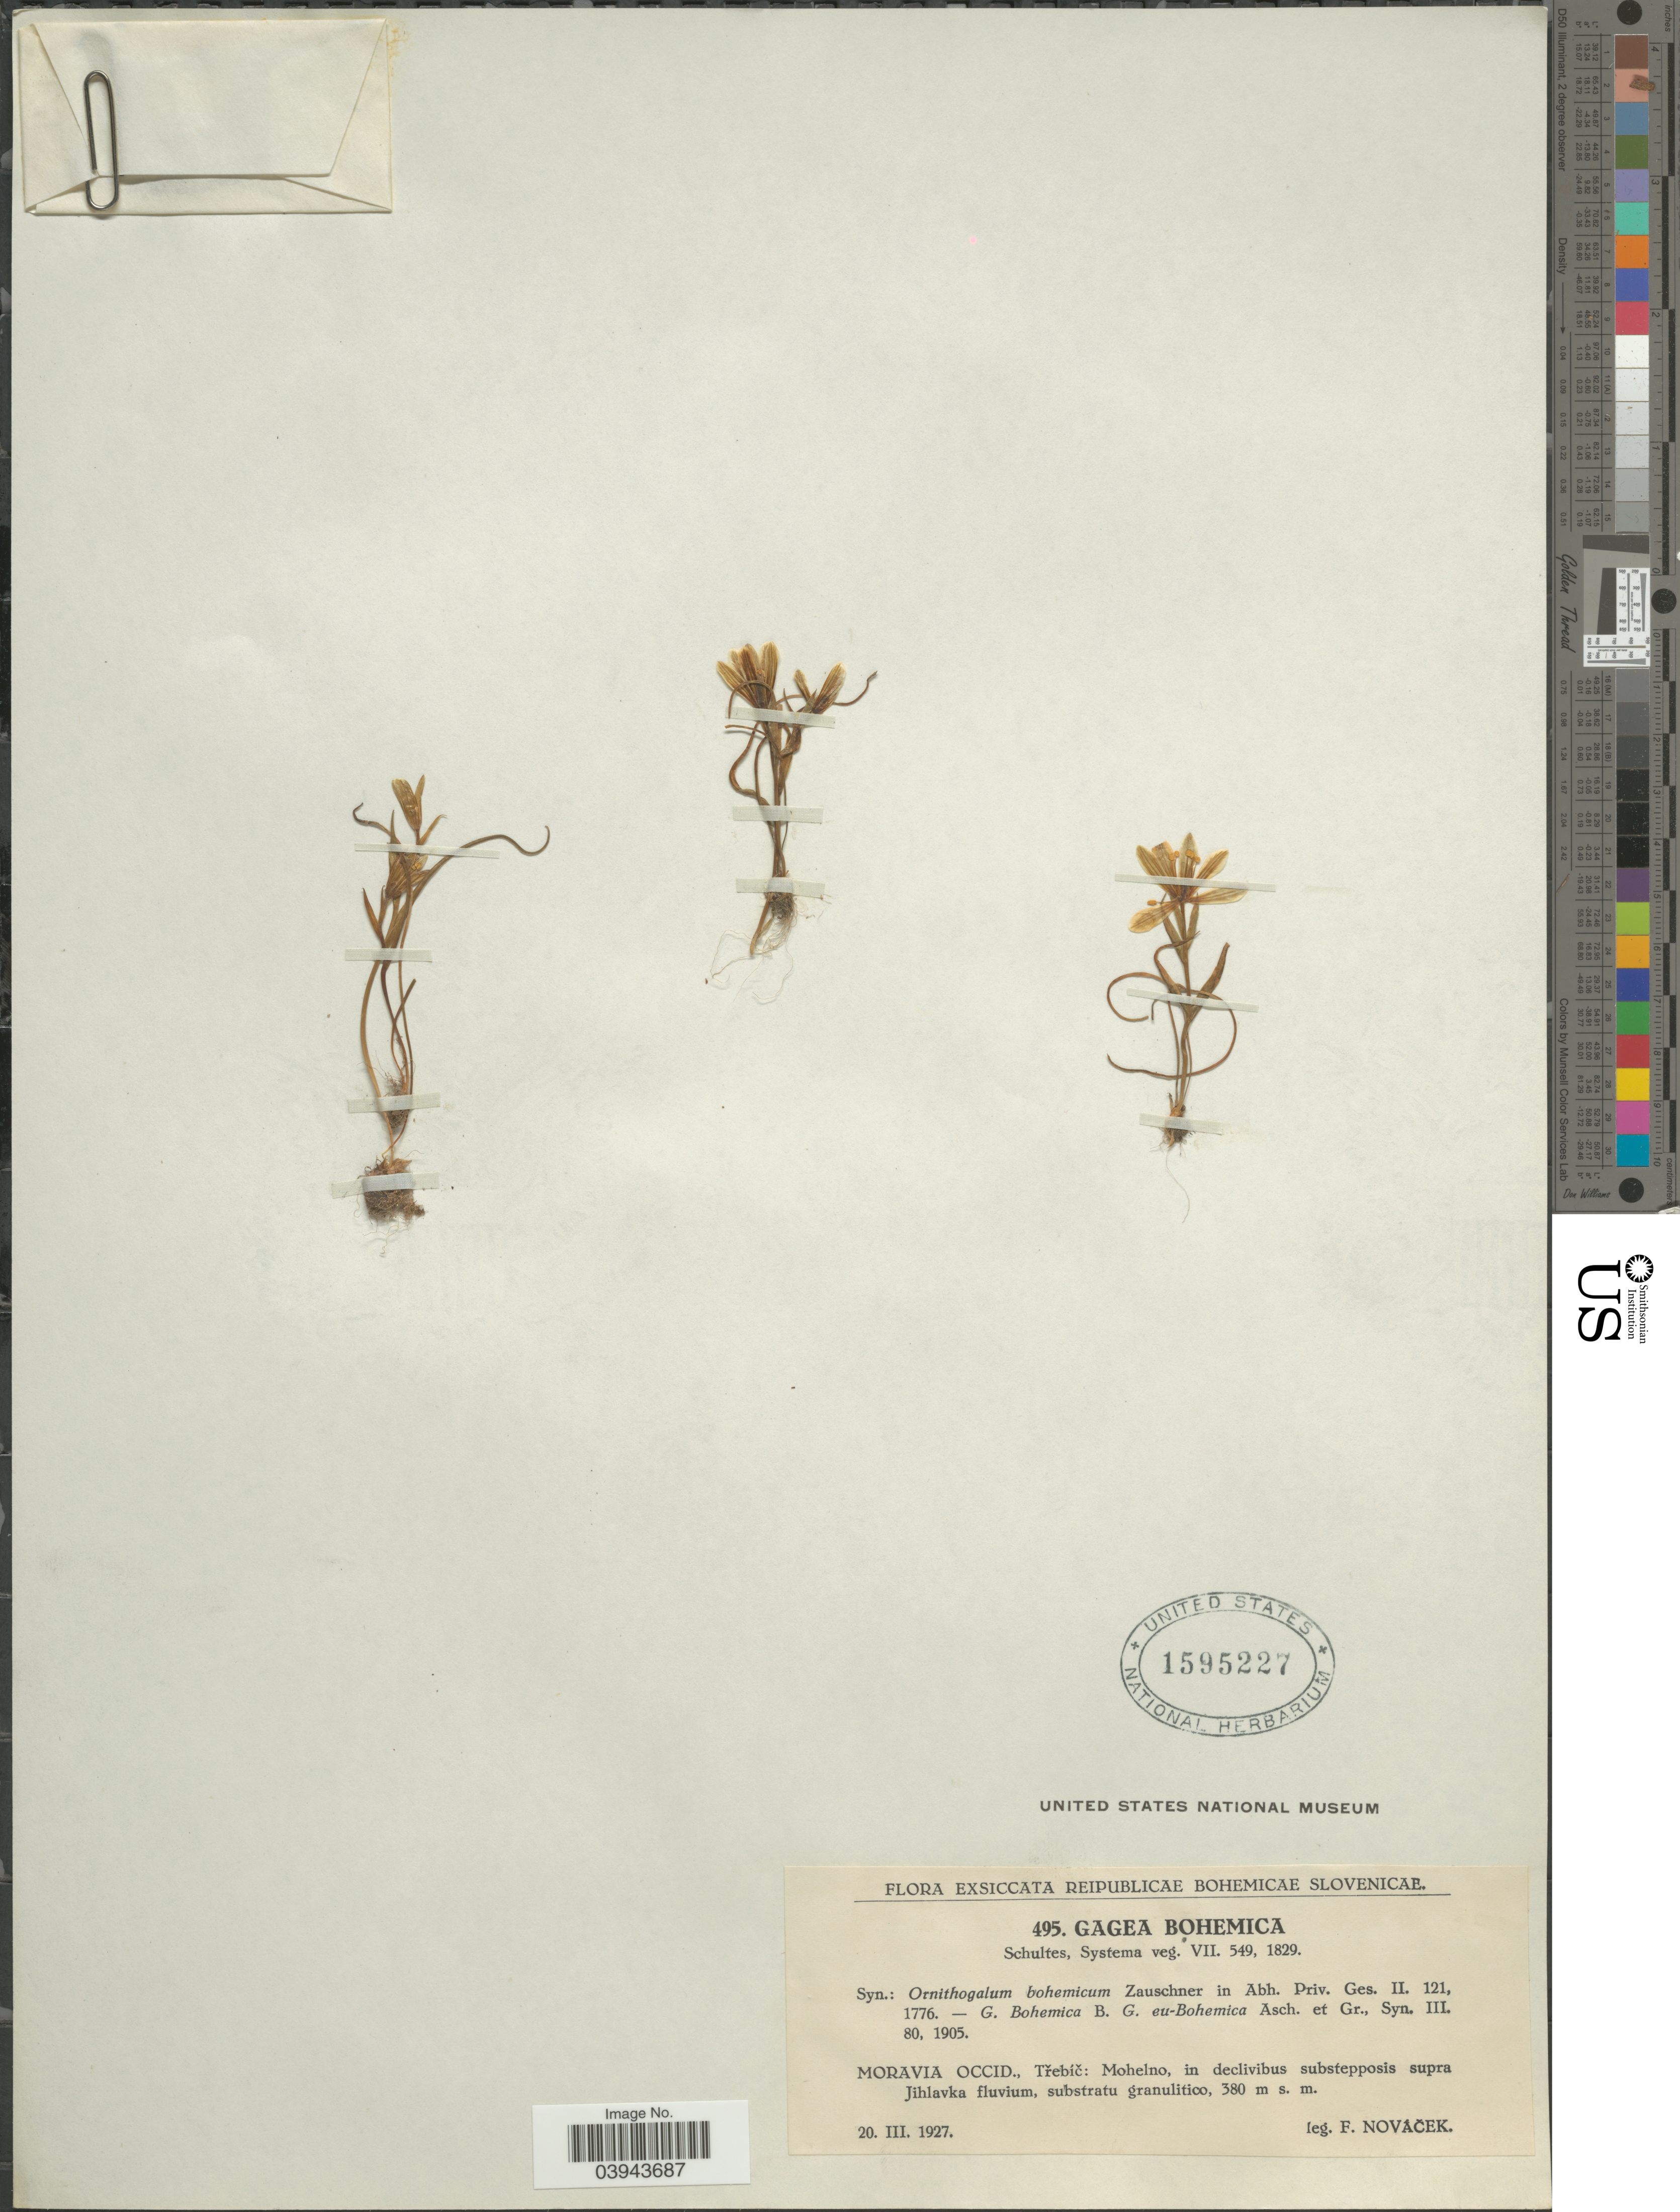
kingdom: Plantae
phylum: Tracheophyta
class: Liliopsida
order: Liliales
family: Liliaceae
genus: Gagea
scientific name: Gagea bohemica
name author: Schult. f.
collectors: F. Novacek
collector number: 495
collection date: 1927-03-20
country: Czechia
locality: Moravia Occid., Trebic: Mohelno, in declivibus substepposis supra Jihlavka fluvium.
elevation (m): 380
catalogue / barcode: US 1595227